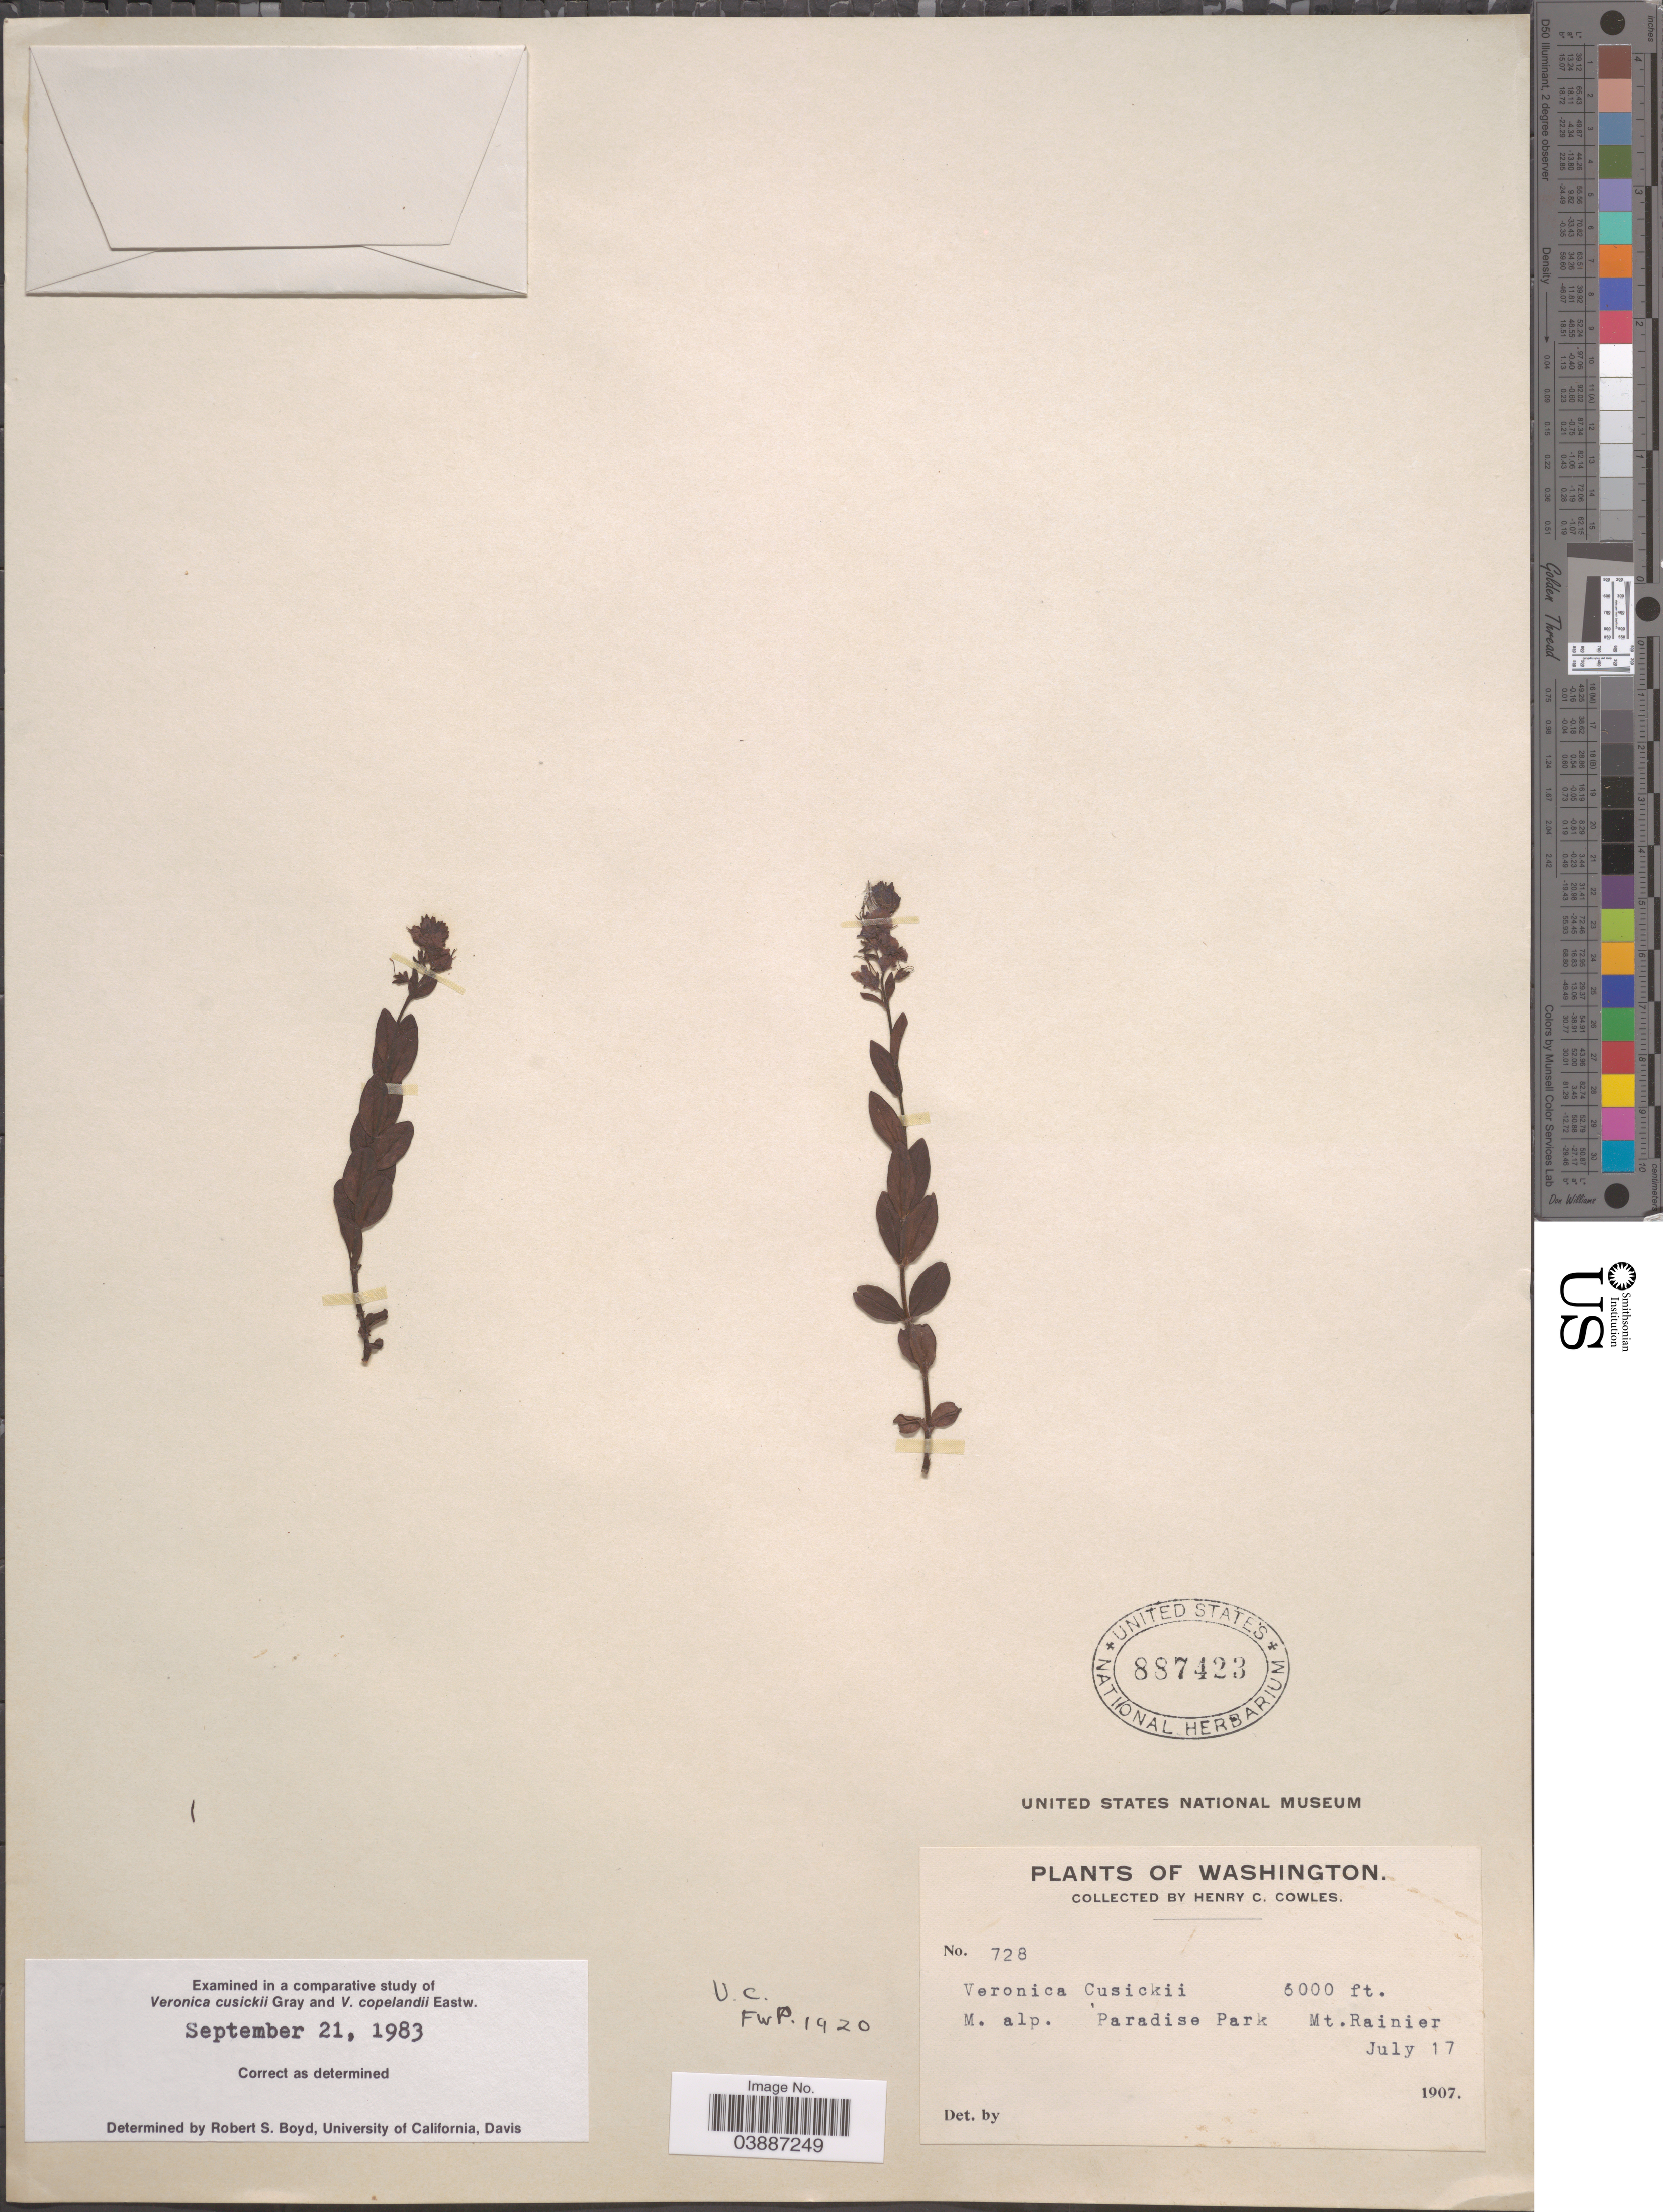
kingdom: Plantae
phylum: Tracheophyta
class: Magnoliopsida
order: Lamiales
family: Plantaginaceae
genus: Veronica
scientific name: Veronica cusickii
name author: A. Gray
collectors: H. Cowles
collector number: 728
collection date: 1907-07-17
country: United States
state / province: Washington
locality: M. alp. Paradise Park Mt. Rainier.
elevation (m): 1829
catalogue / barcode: US 887423